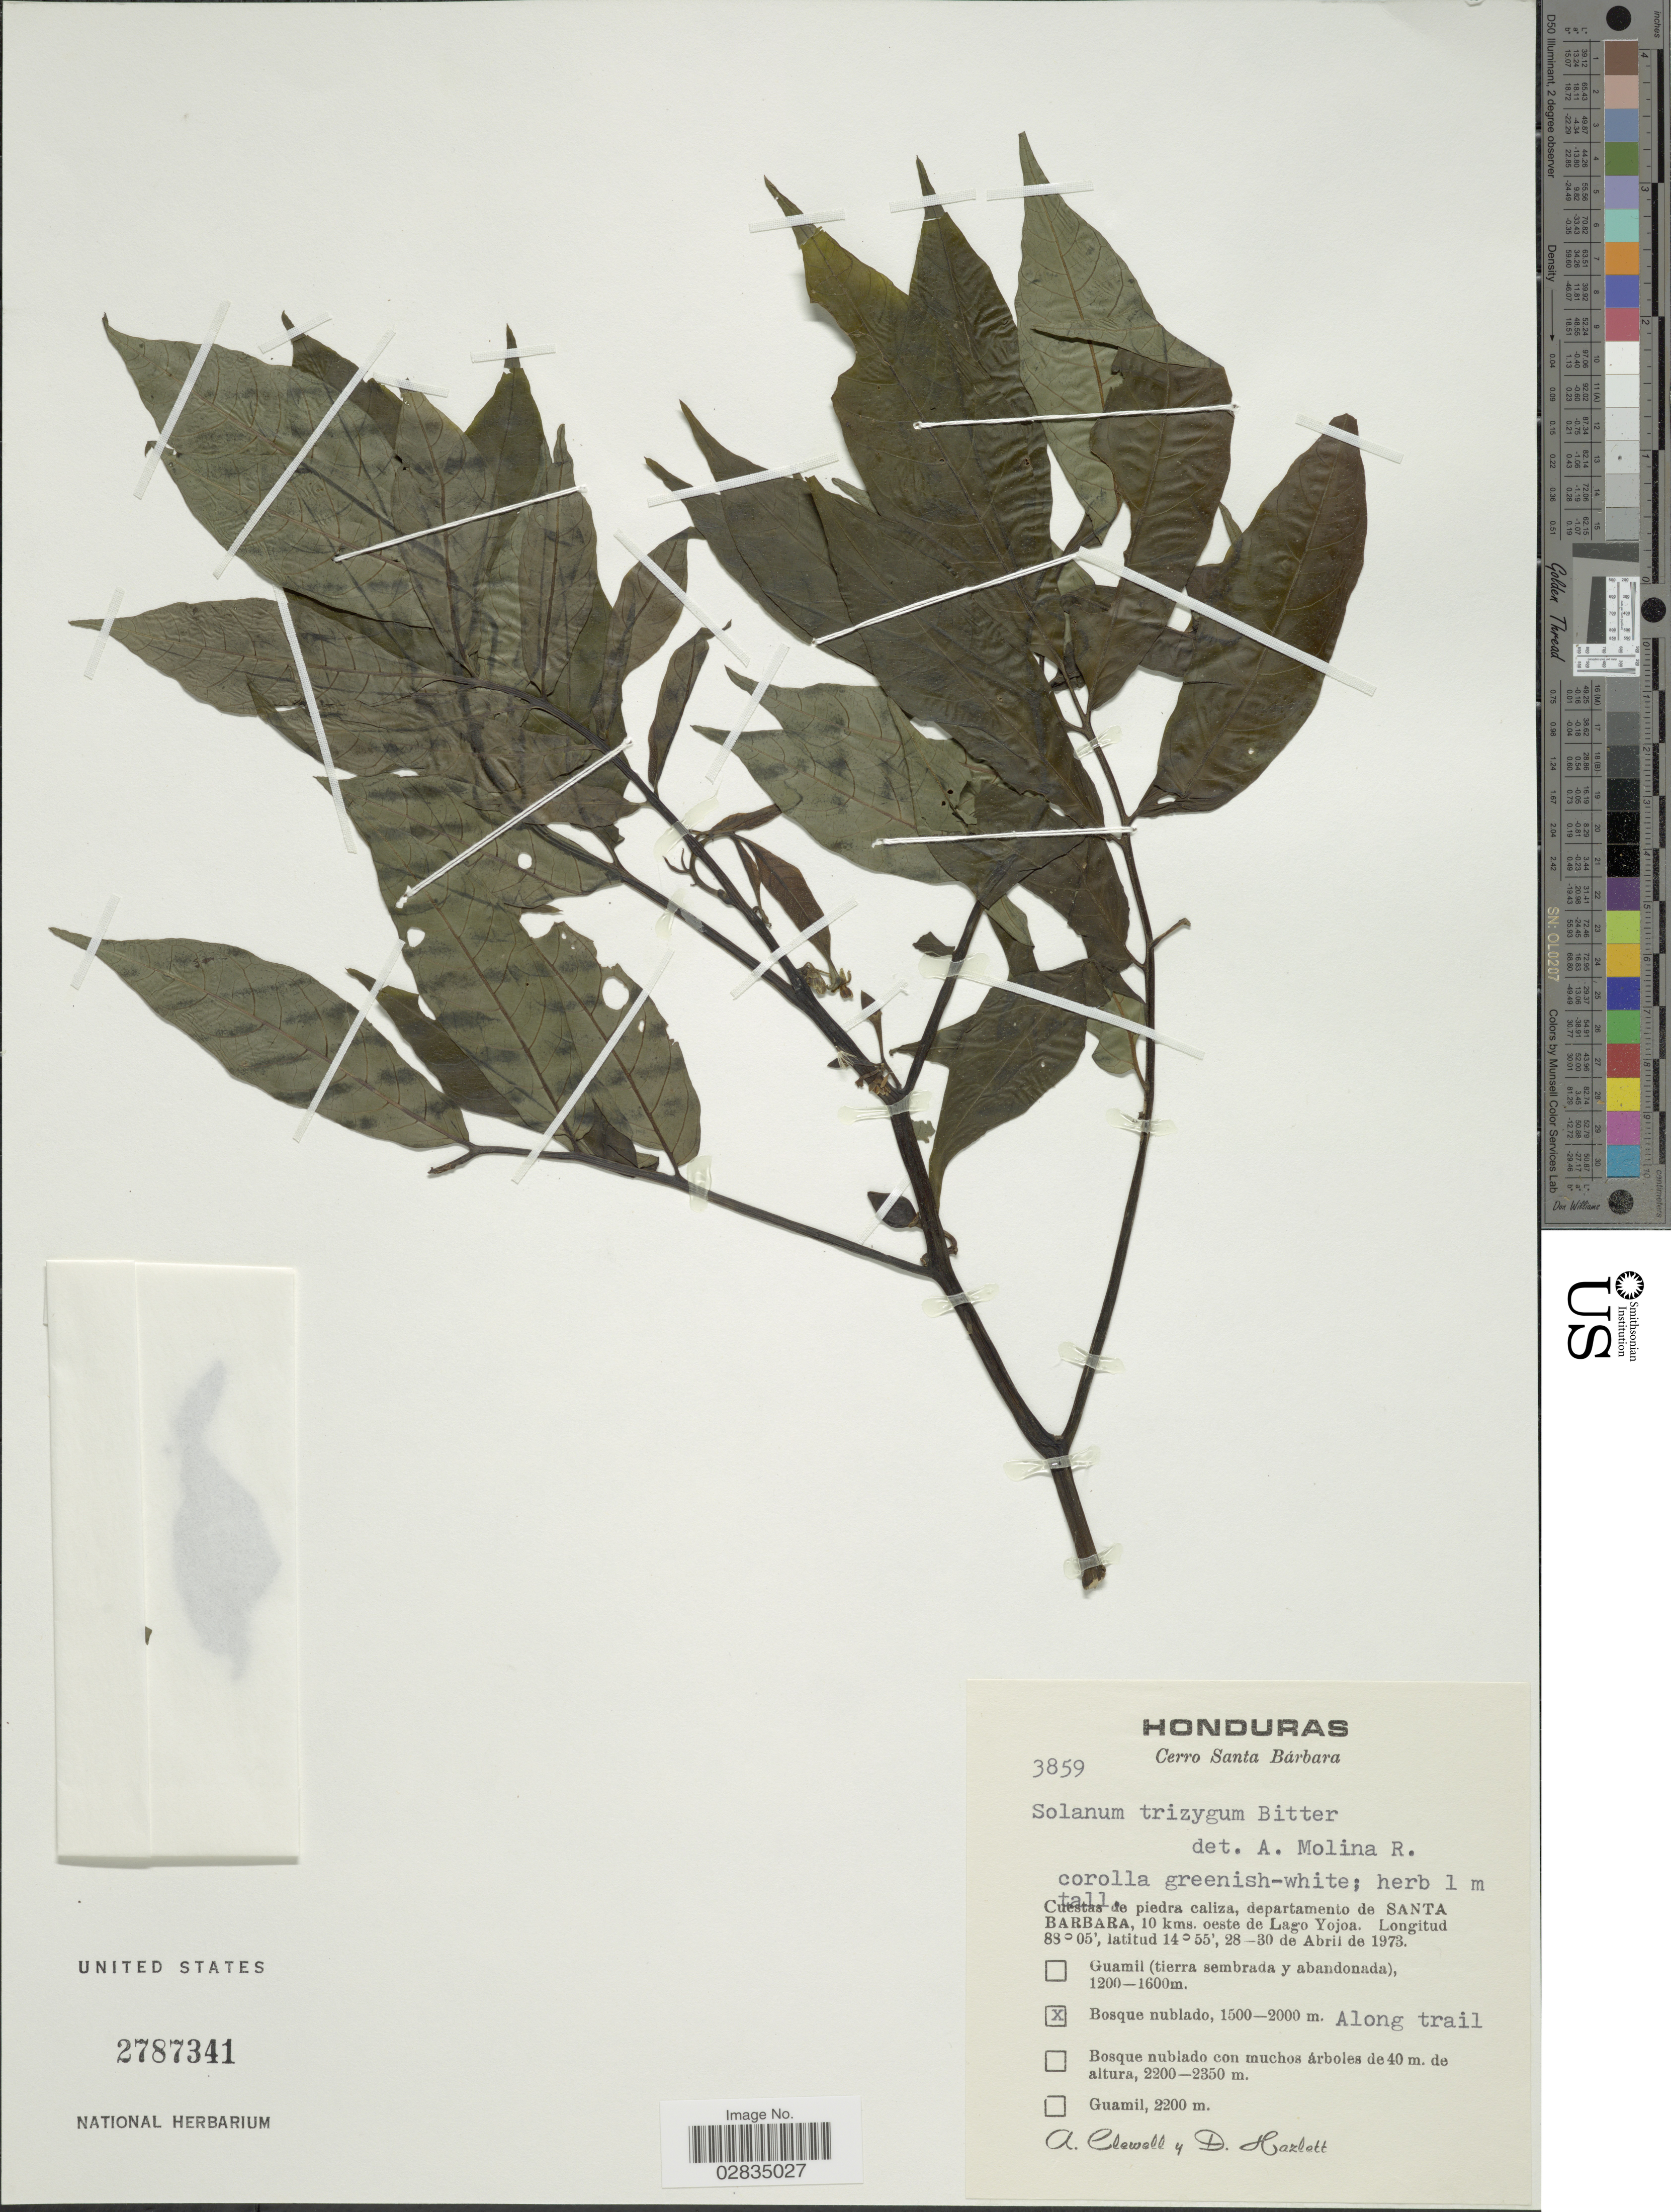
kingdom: Plantae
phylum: Tracheophyta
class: Magnoliopsida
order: Solanales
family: Solanaceae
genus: Solanum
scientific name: Solanum trizygum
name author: Bitter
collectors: A. Clewell & D. Hazlett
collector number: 3859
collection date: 1973-04-28/1973-04-30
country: Honduras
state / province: Santa Bárbara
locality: Cerro Santa Bárbara, Cuestas de piedra caliza, departamento de Santa Barbara, 10 kms. oeste de Lago Yojoa, along trail.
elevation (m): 1500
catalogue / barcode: US 2787341